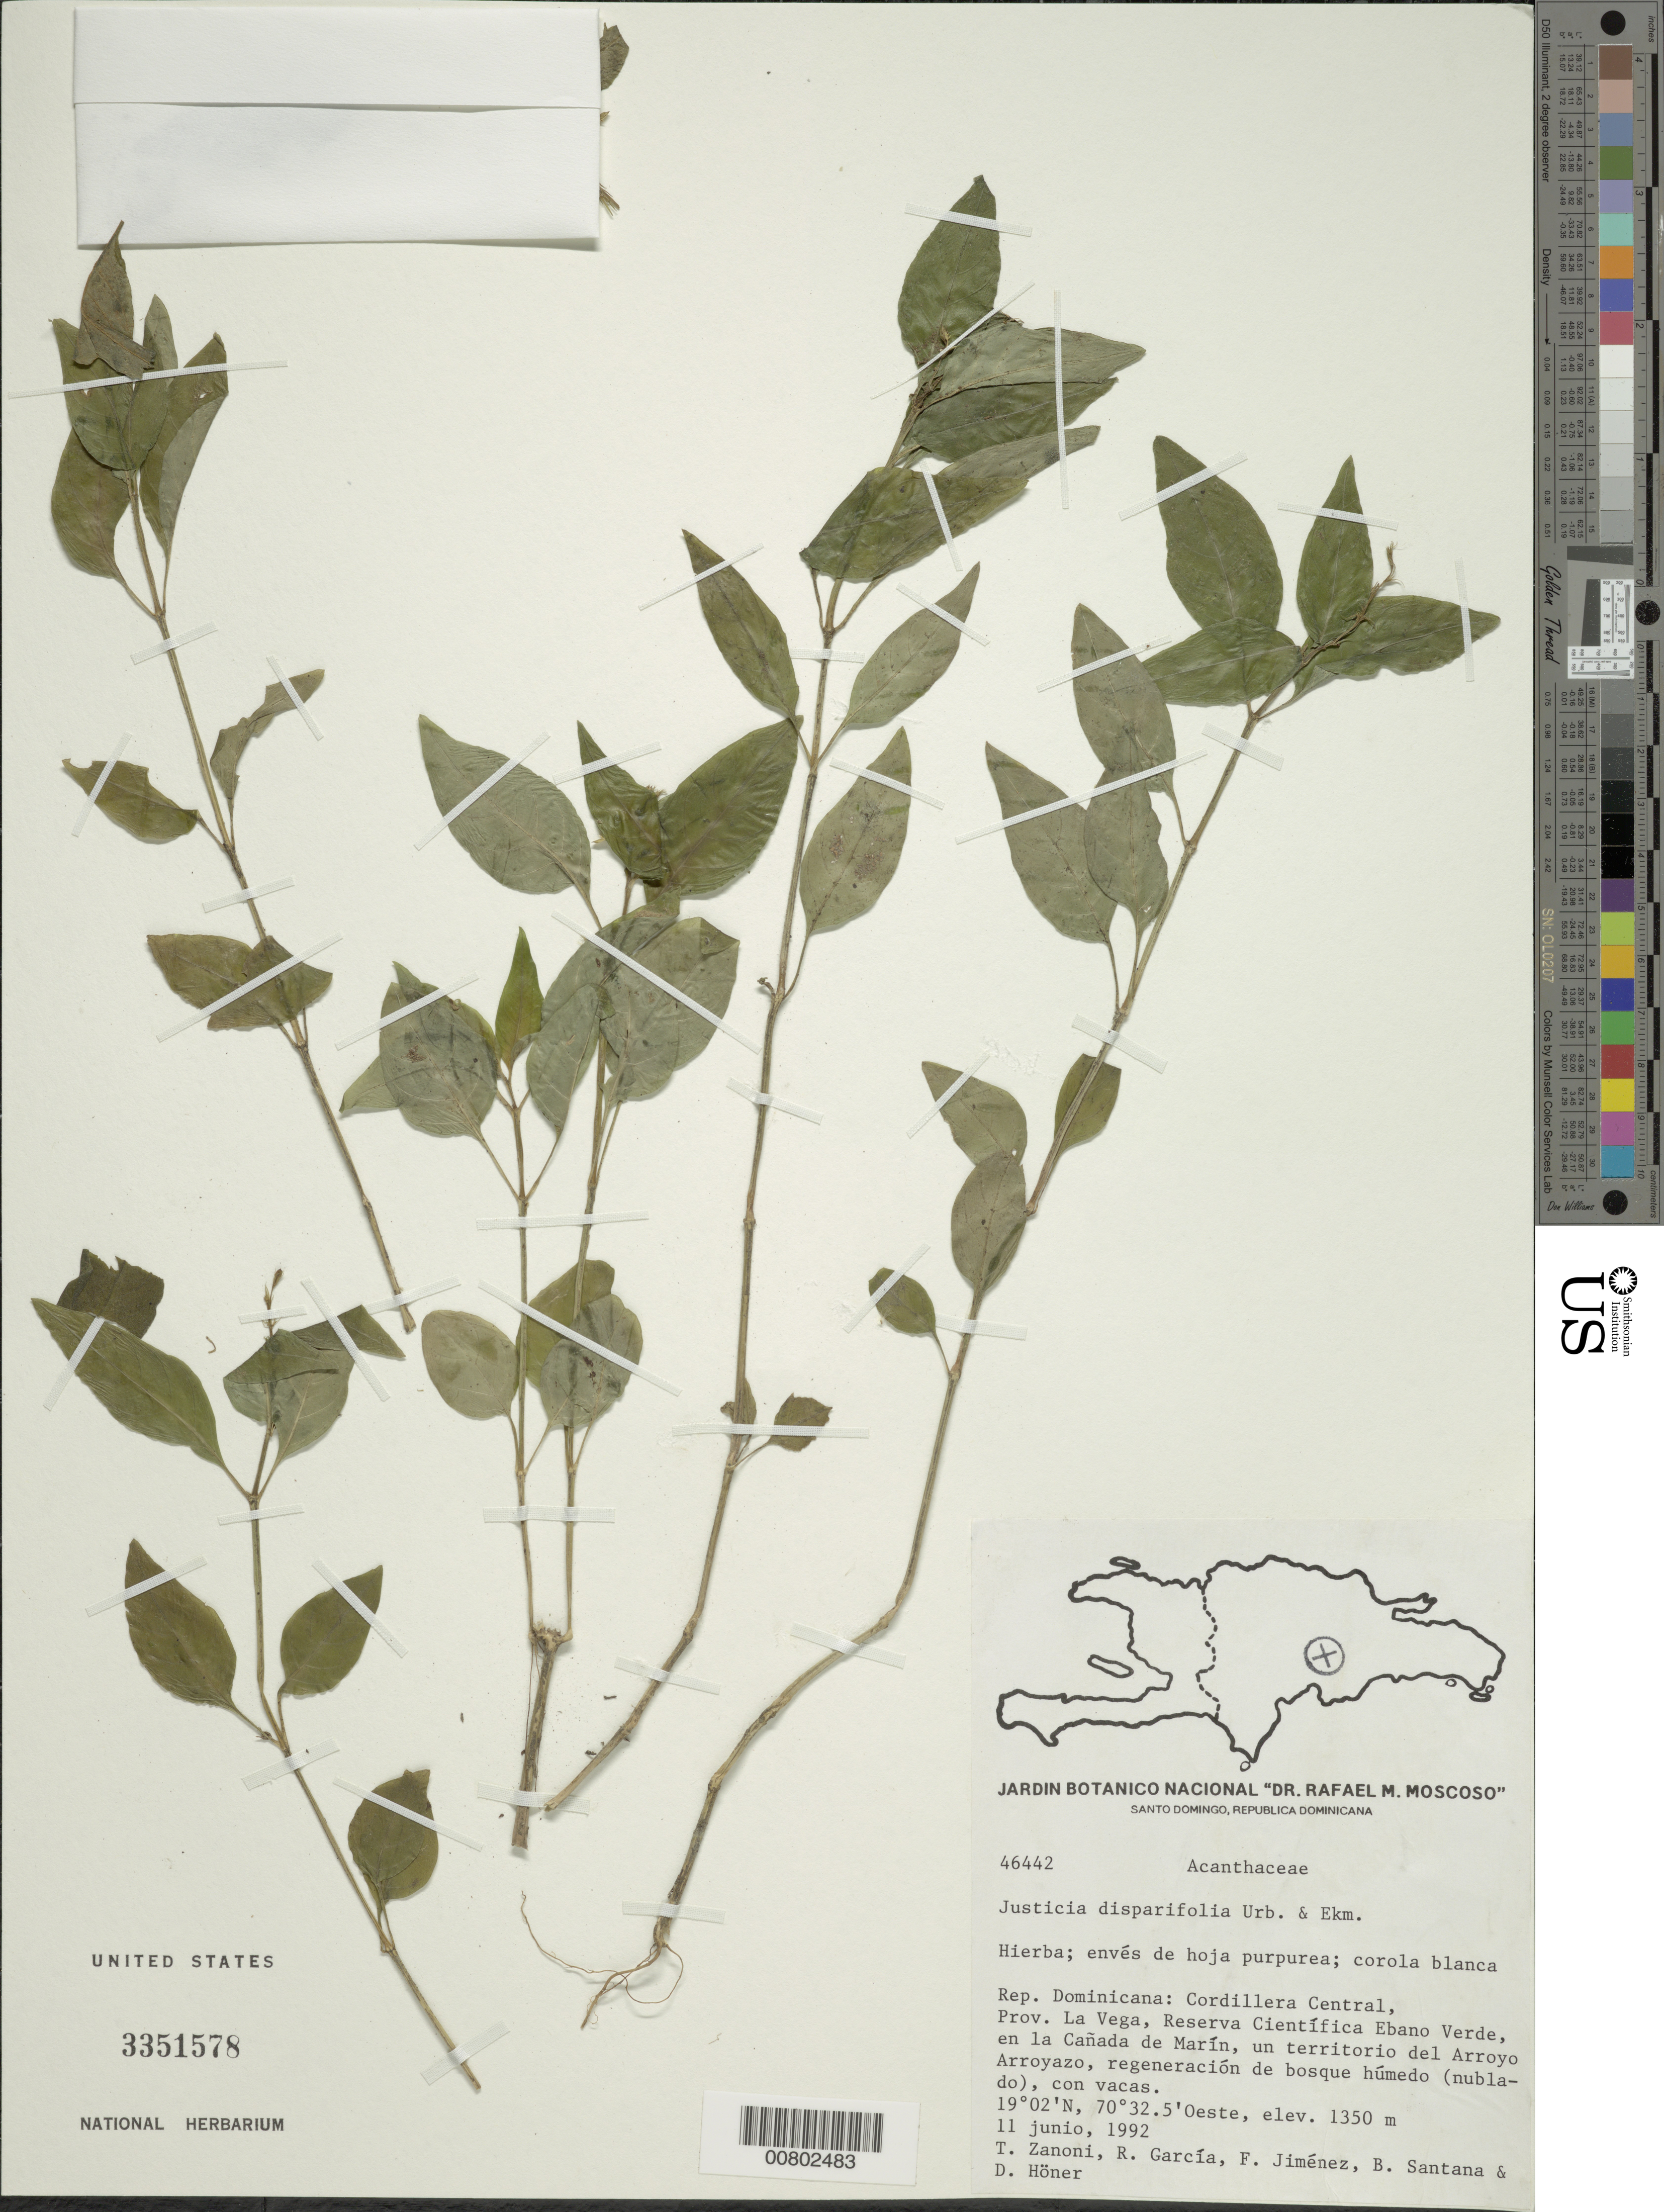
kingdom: Plantae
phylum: Tracheophyta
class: Magnoliopsida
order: Lamiales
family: Acanthaceae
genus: Justicia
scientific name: Justicia disparifolia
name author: Urb. & Ekman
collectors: T. A. Zanoni, R. G. García, F. Jiménez, B. Santana & D. Höner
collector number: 46442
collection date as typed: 11 Jun 1992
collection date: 1992-06-11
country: Dominican Republic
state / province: La Vega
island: Hispaniola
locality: Cordillera Central; Reserva Científica Eban Verde, en la Cañada de marín, un territorio del Arroyo Arroyazo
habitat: Regeneración de bosque húmedo (nublado) con vacas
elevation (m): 1350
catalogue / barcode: US 3351578